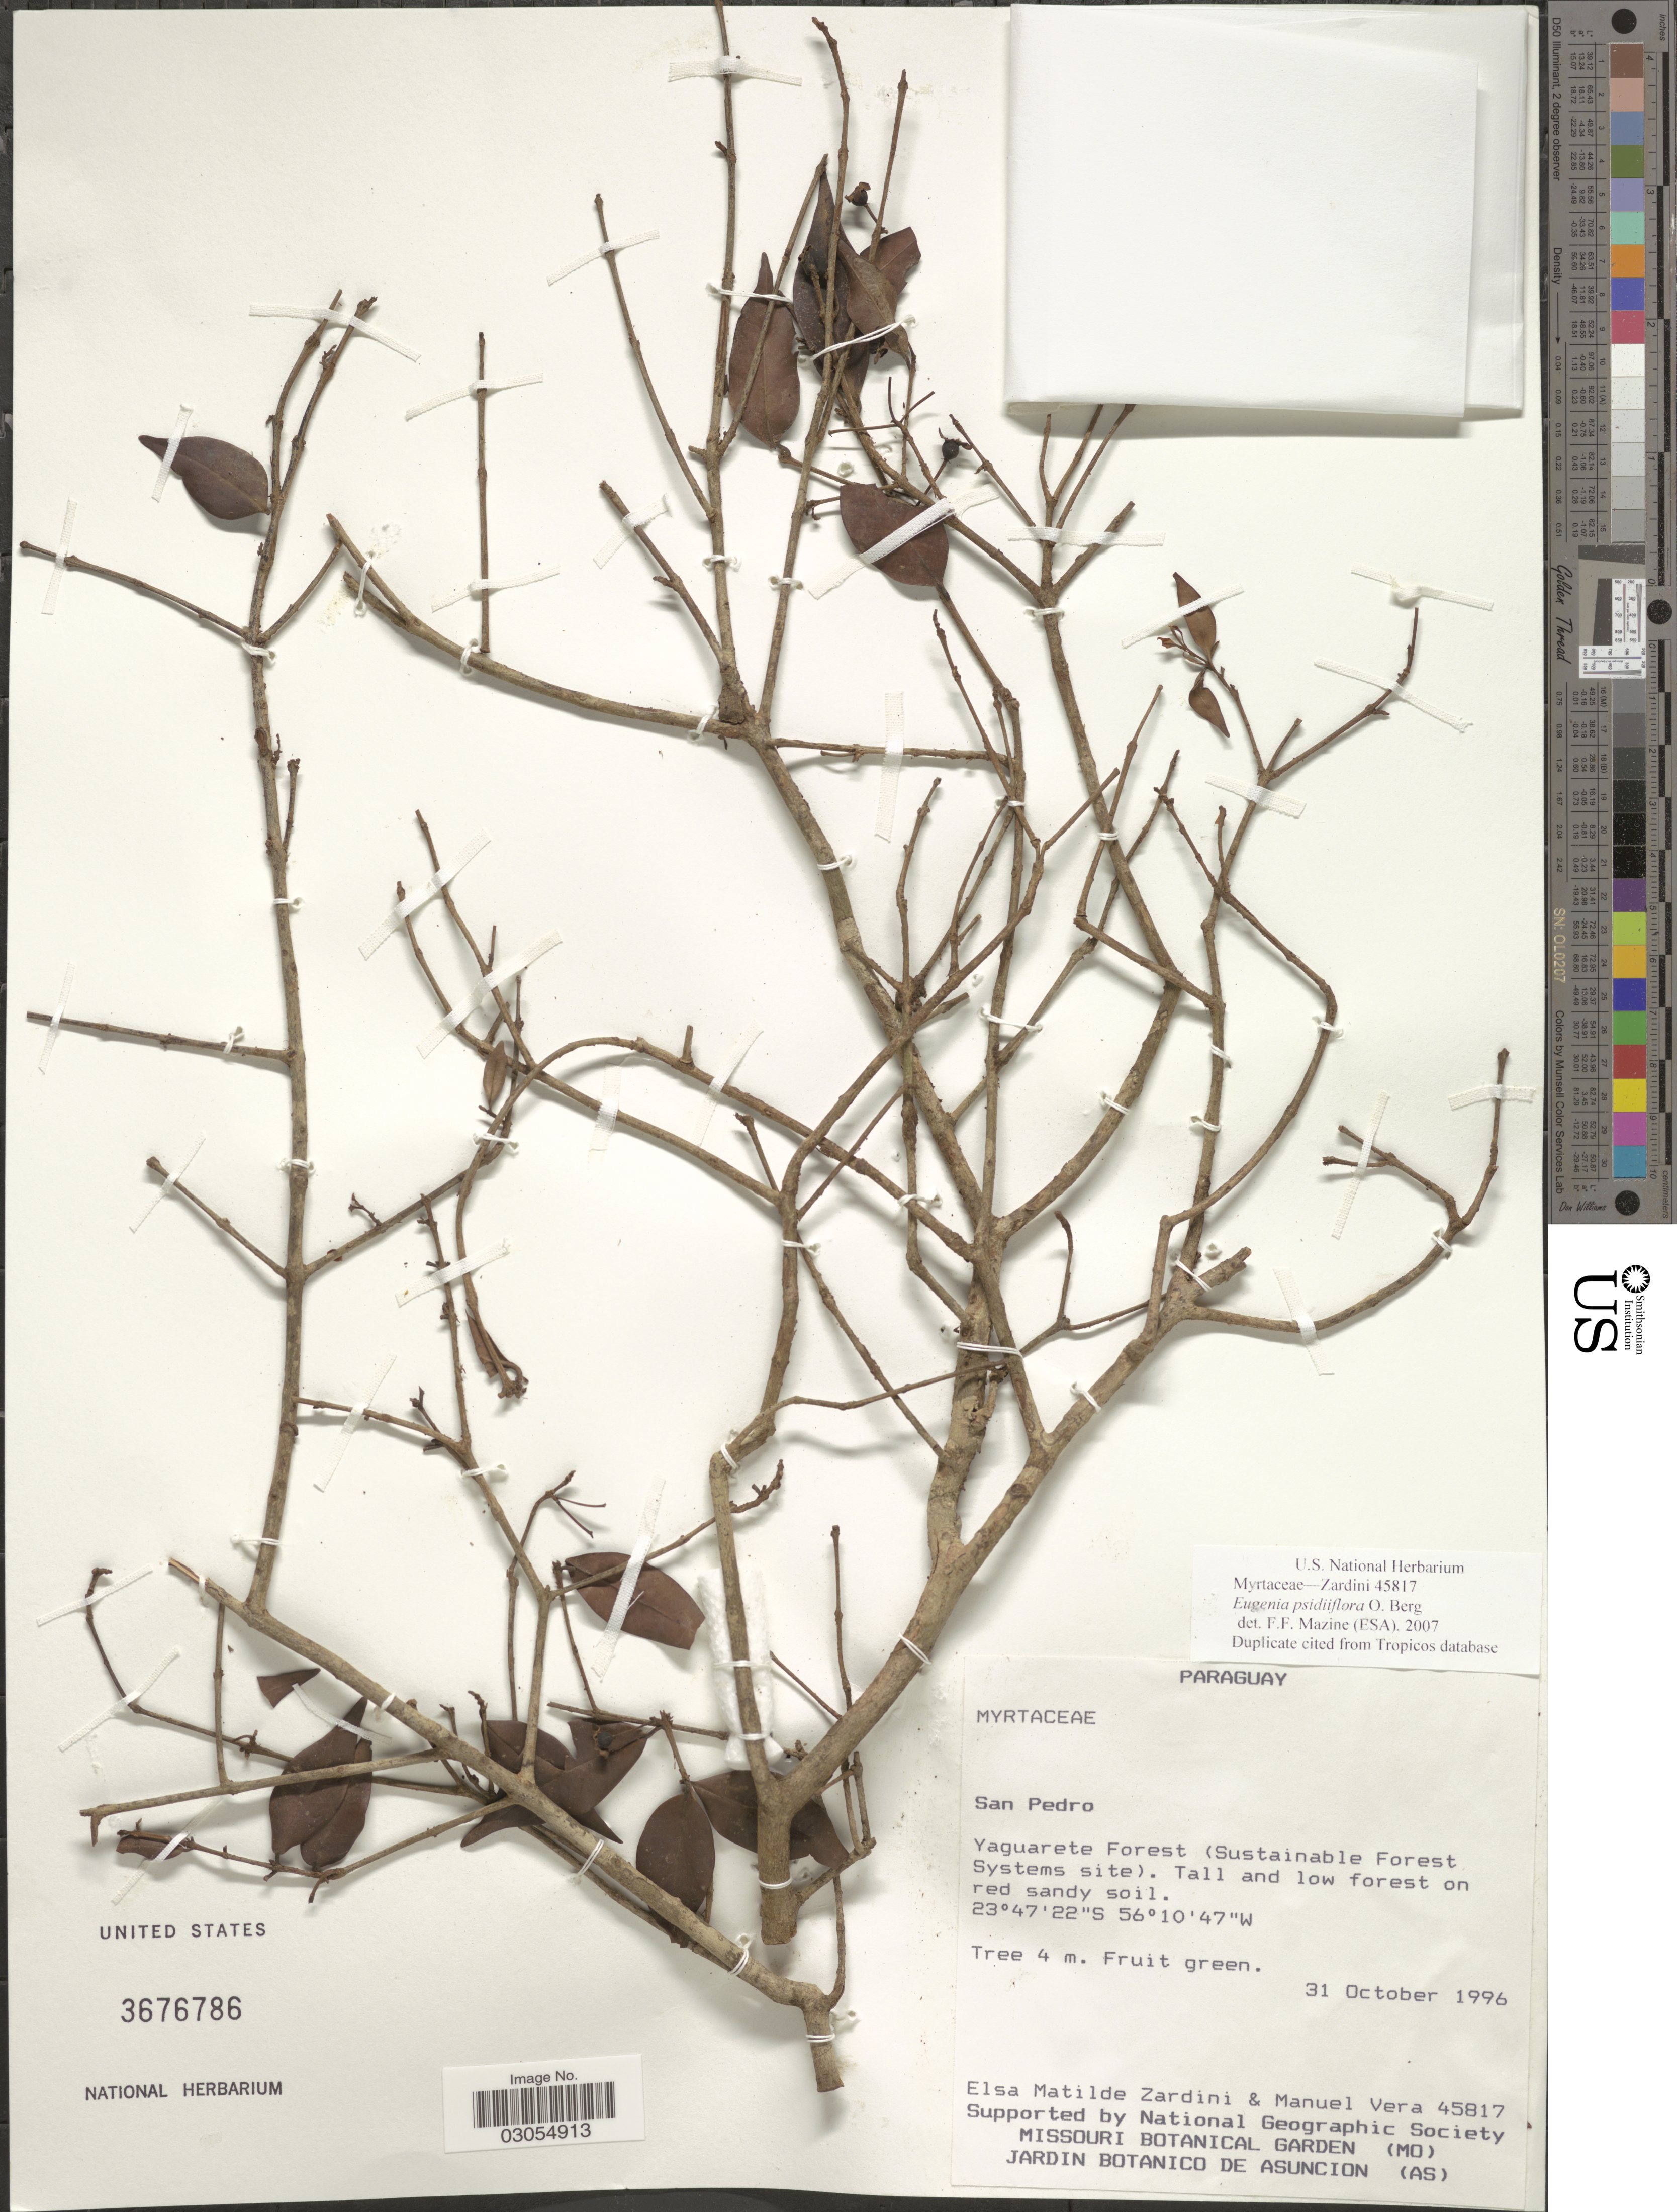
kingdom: Plantae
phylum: Tracheophyta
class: Magnoliopsida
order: Myrtales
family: Myrtaceae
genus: Eugenia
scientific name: Eugenia subterminalis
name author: DC.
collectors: E. M. Zardini & M. Vera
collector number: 45817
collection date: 1996-10-31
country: Paraguay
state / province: San Pedro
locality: Yaguarete Forest (Sustainable Forest Systems site).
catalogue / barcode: US 3676786